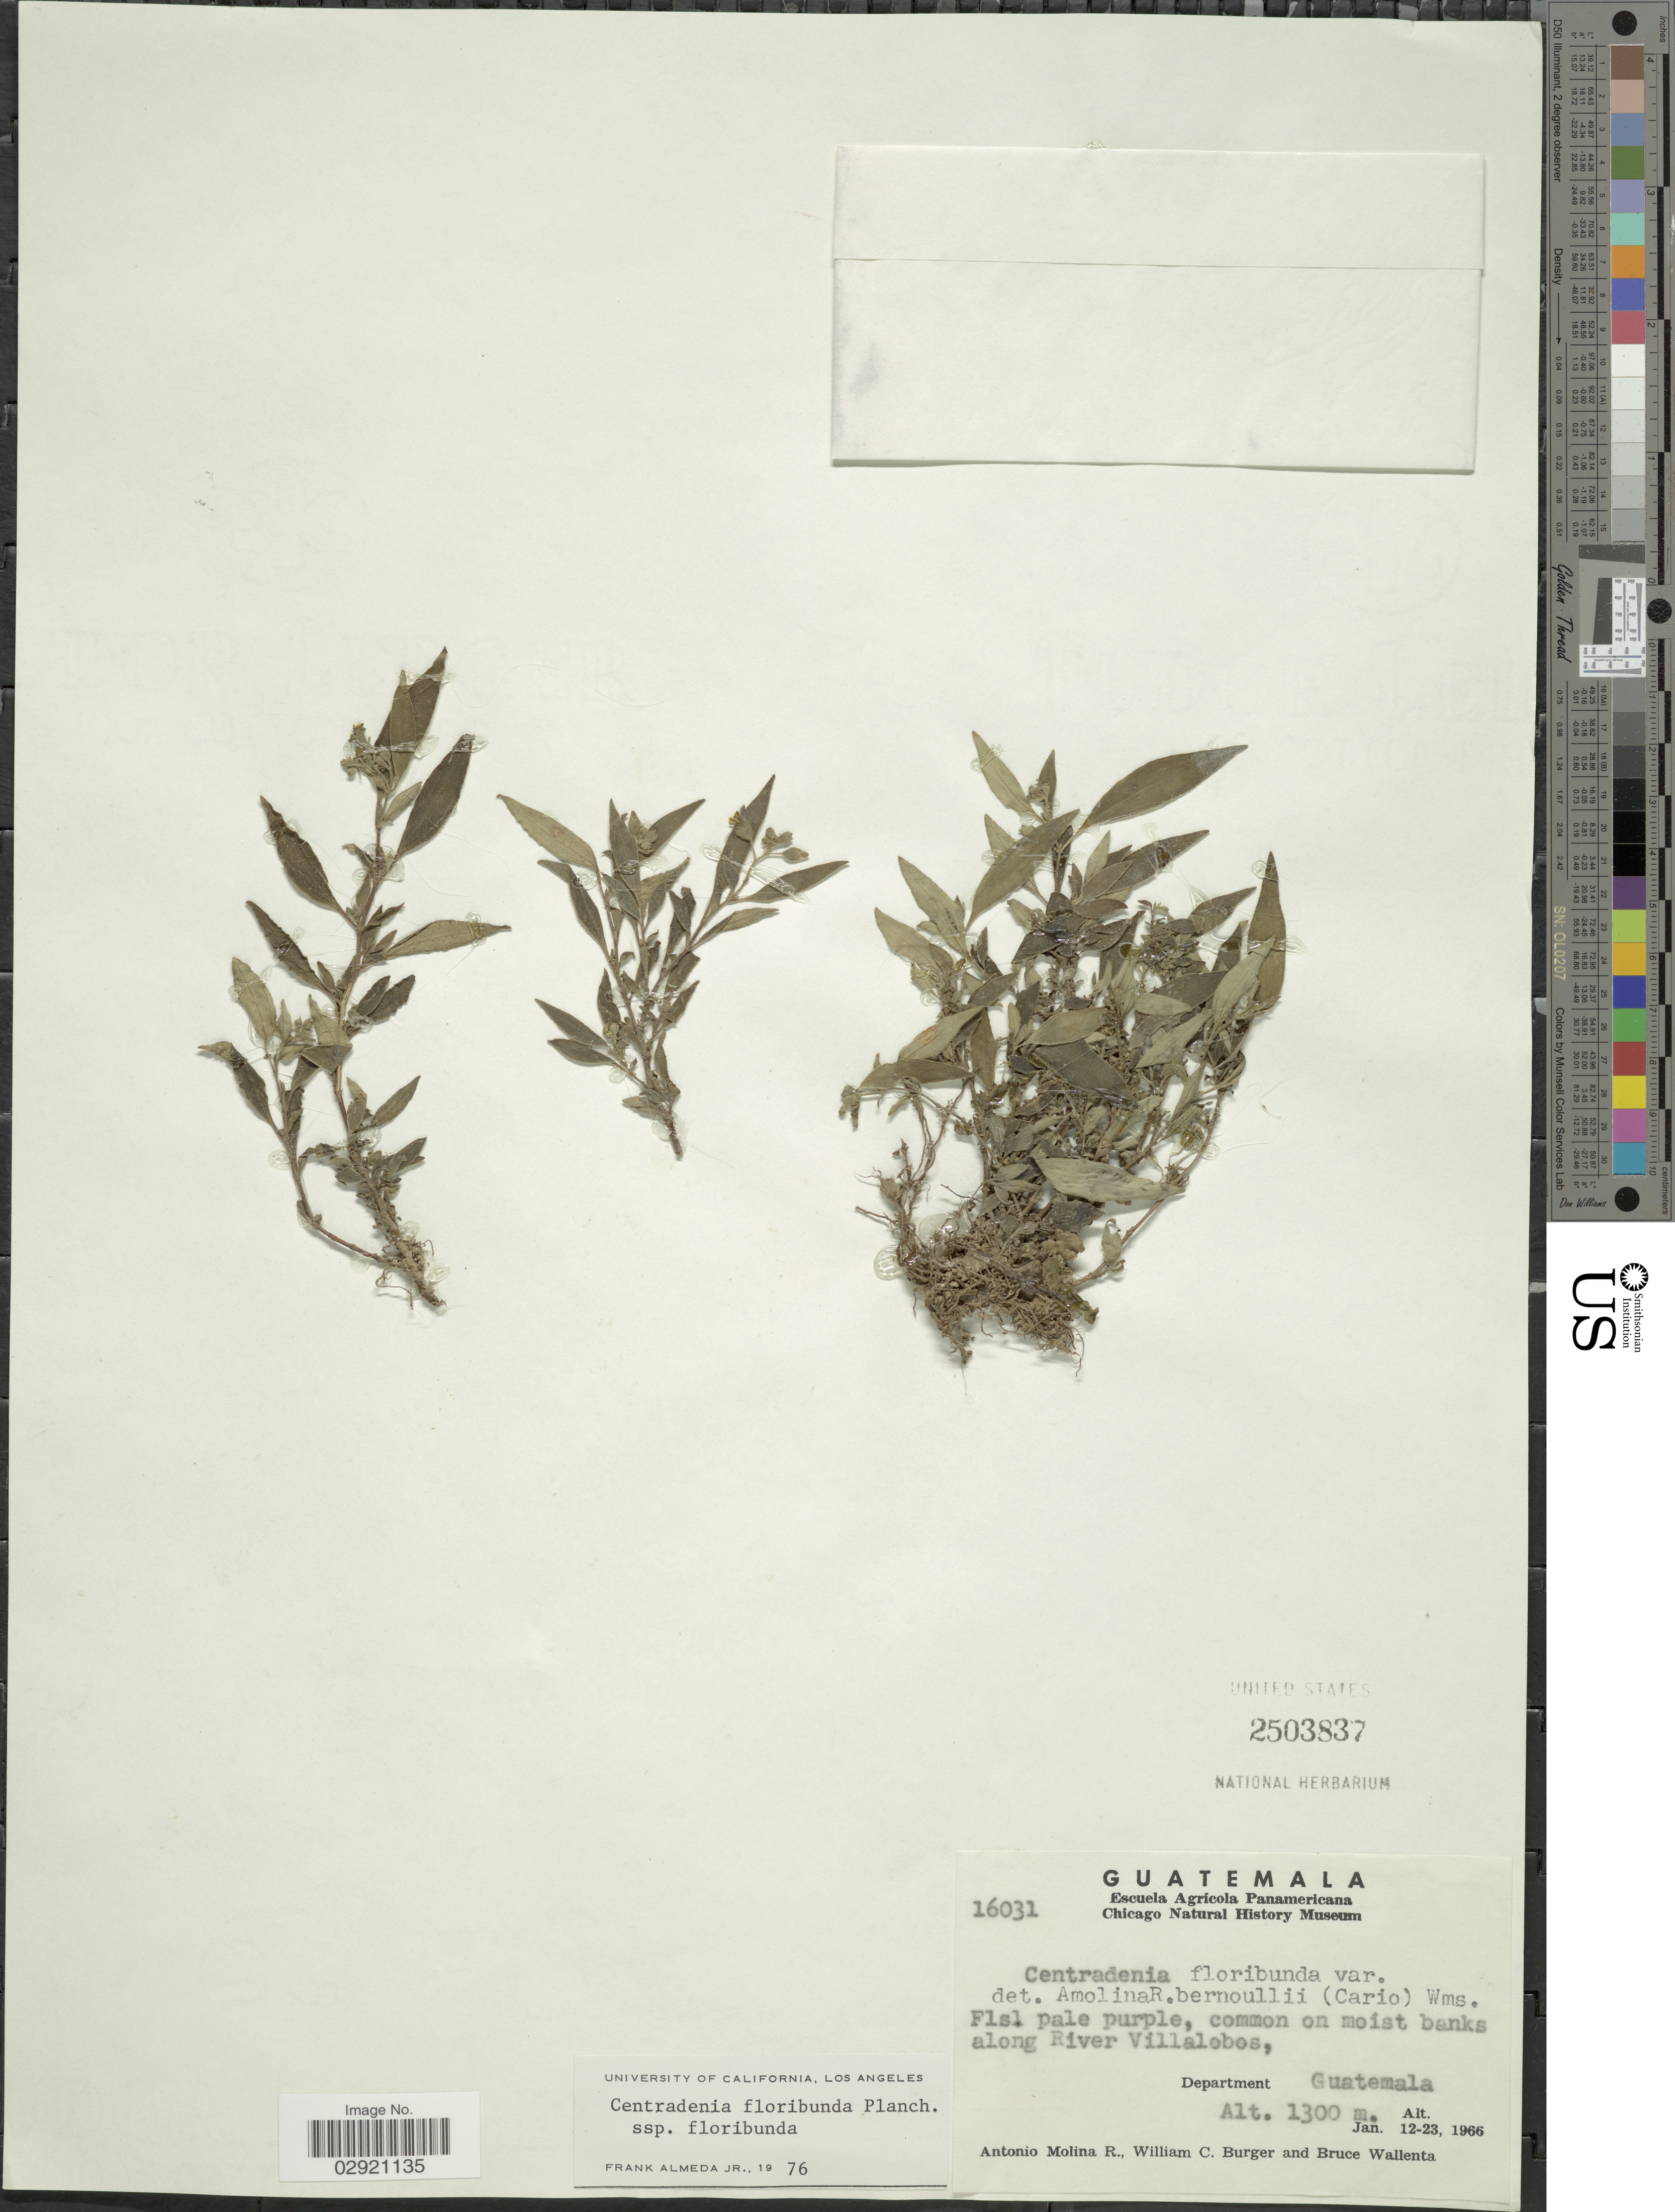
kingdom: Plantae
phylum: Tracheophyta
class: Magnoliopsida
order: Myrtales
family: Melastomataceae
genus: Centradenia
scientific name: Centradenia floribunda subsp. floribunda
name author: Planch.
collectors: A. Molina R., W. Burger & B. Wallenta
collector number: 16031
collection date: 1966-01-12/1966-01-23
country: Guatemala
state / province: Guatemala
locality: Along River Villalobos, Department Guatemala.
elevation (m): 1300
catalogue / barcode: US 2503837